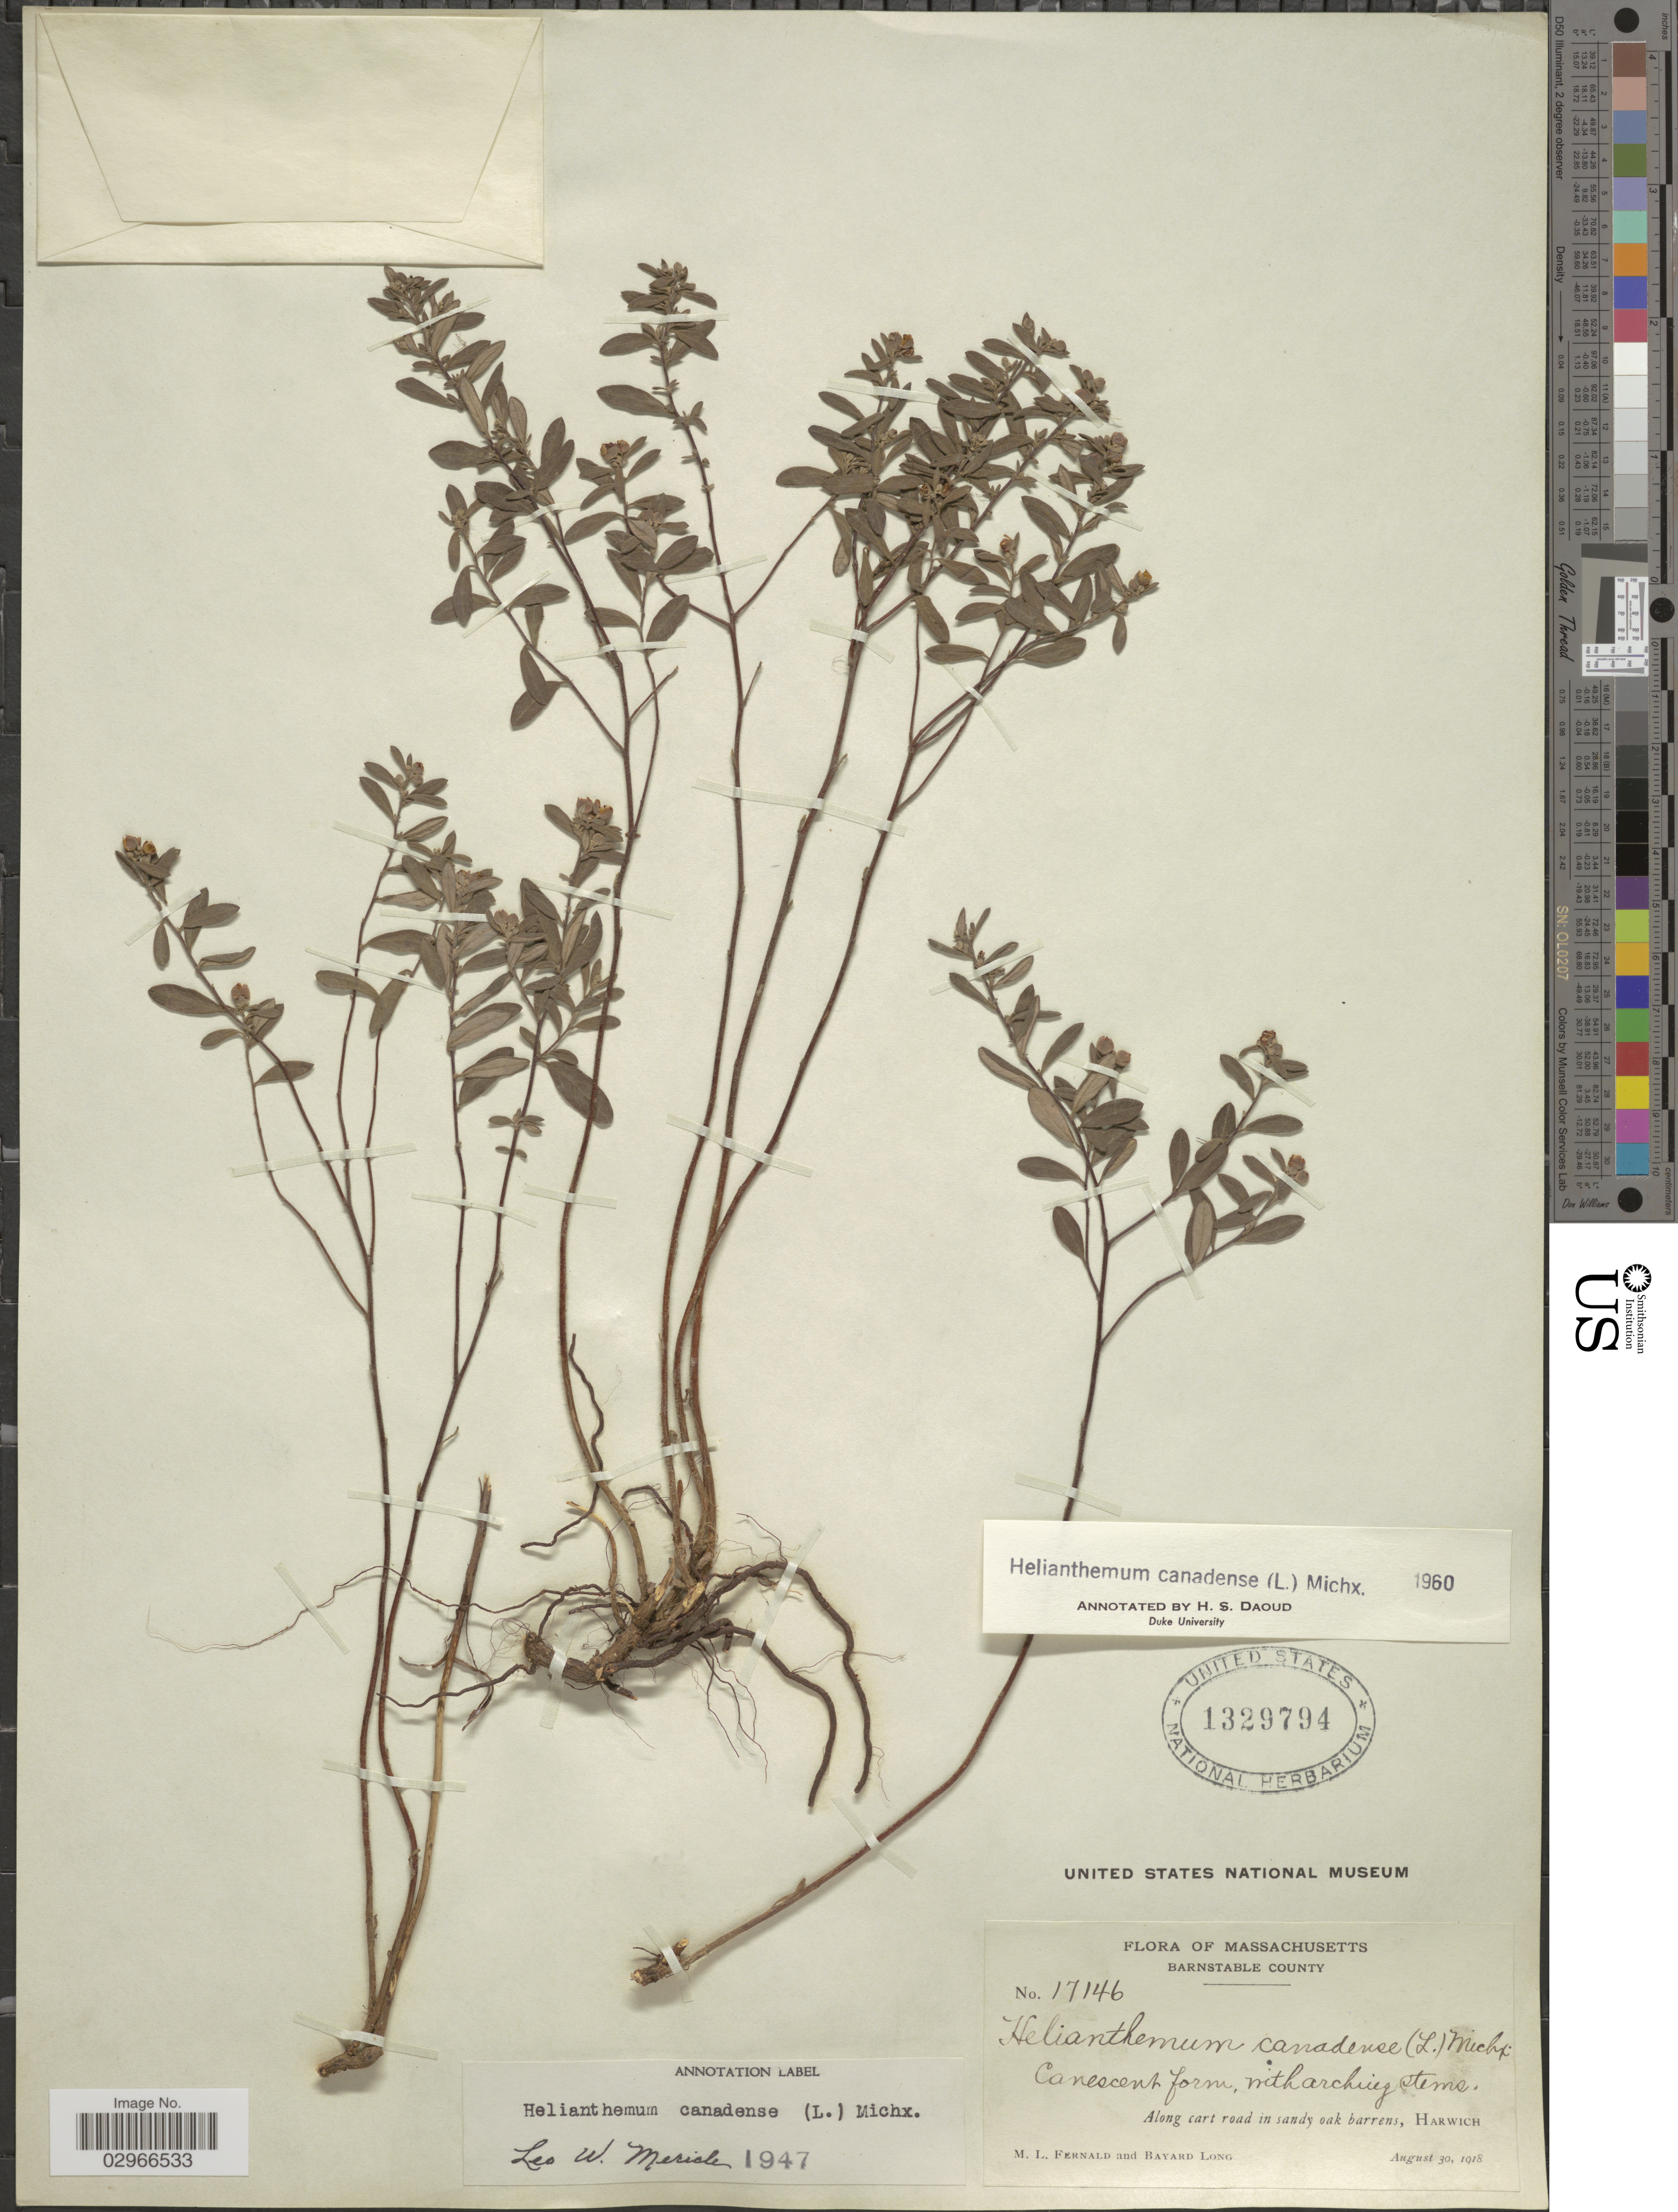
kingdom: Plantae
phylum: Tracheophyta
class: Magnoliopsida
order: Malvales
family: Cistaceae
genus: Helianthemum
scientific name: Helianthemum canadense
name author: (L.) Michx.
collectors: M. L. Fernald & B. Long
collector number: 17146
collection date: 1918-08-30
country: United States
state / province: Massachusetts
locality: Barnstable County. Harwich.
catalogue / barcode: US 1329794